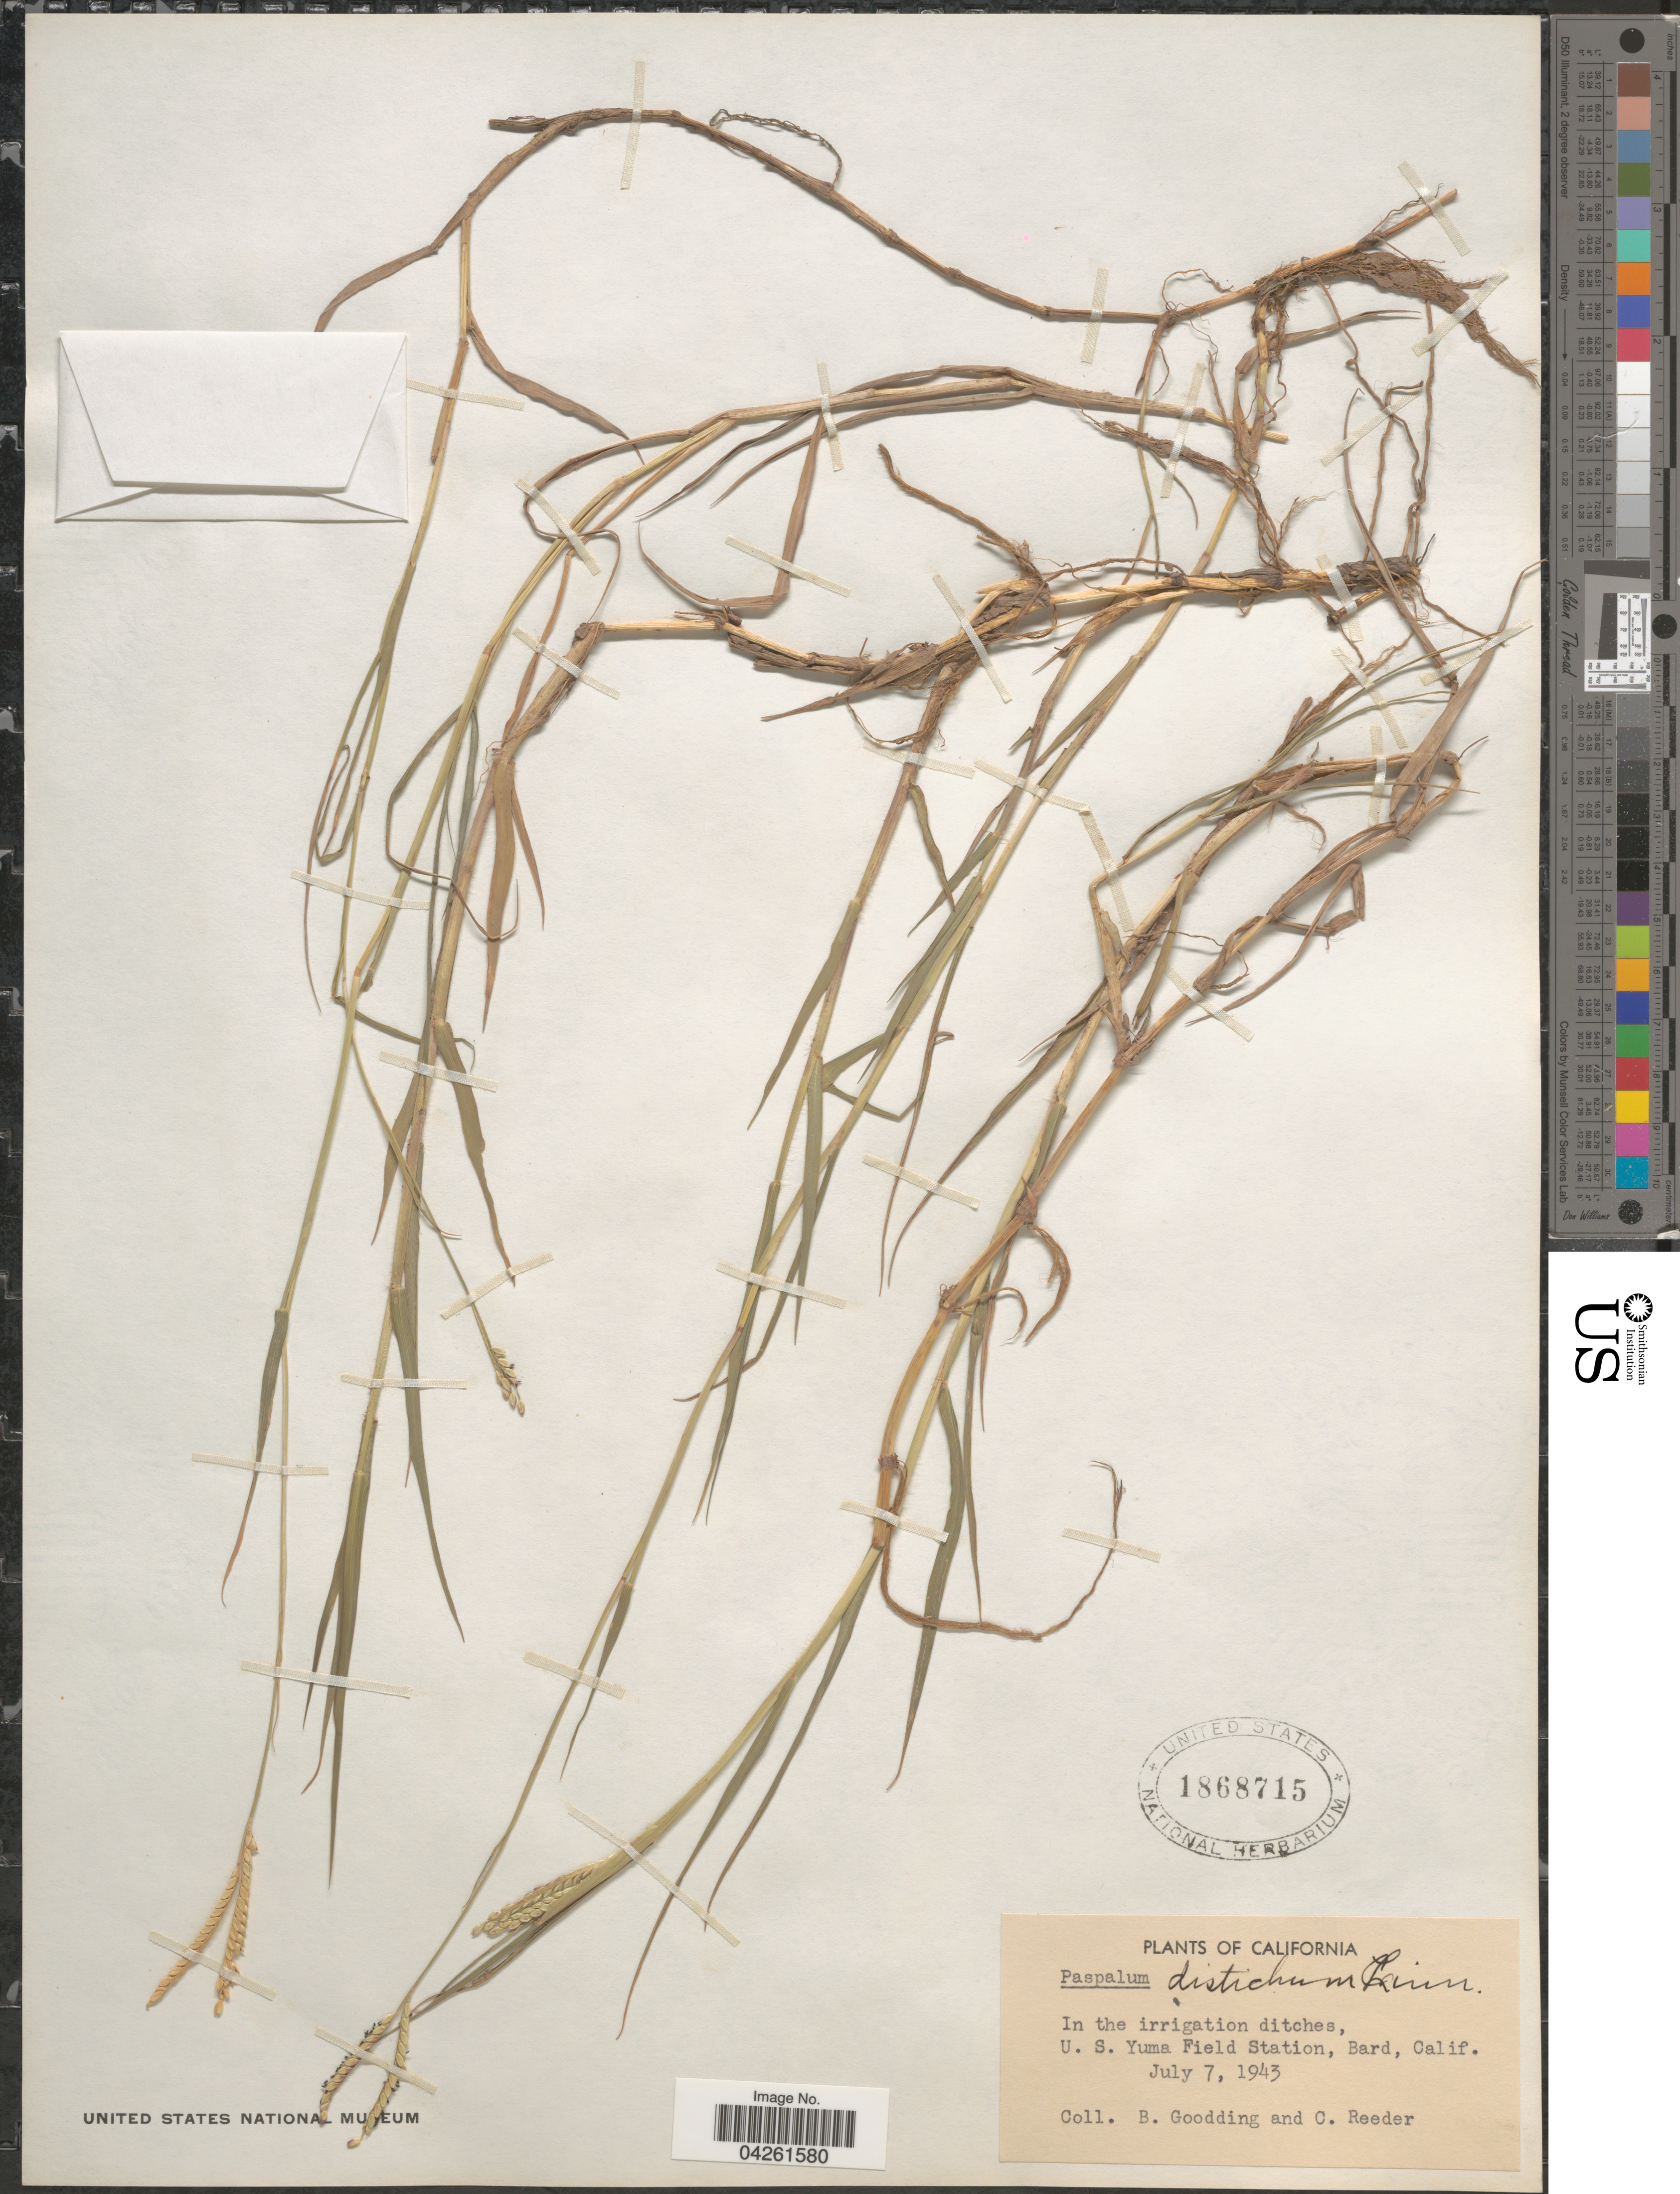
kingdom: Plantae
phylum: Tracheophyta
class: Liliopsida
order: Poales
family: Poaceae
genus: Paspalum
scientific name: Paspalum distichum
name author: L.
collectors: B. Goodding & C. Reeder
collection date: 1943-07-07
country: United States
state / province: California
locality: In the irrigation ditches, U. S. Yuma Field Station, Bard.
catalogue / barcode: US 1868715